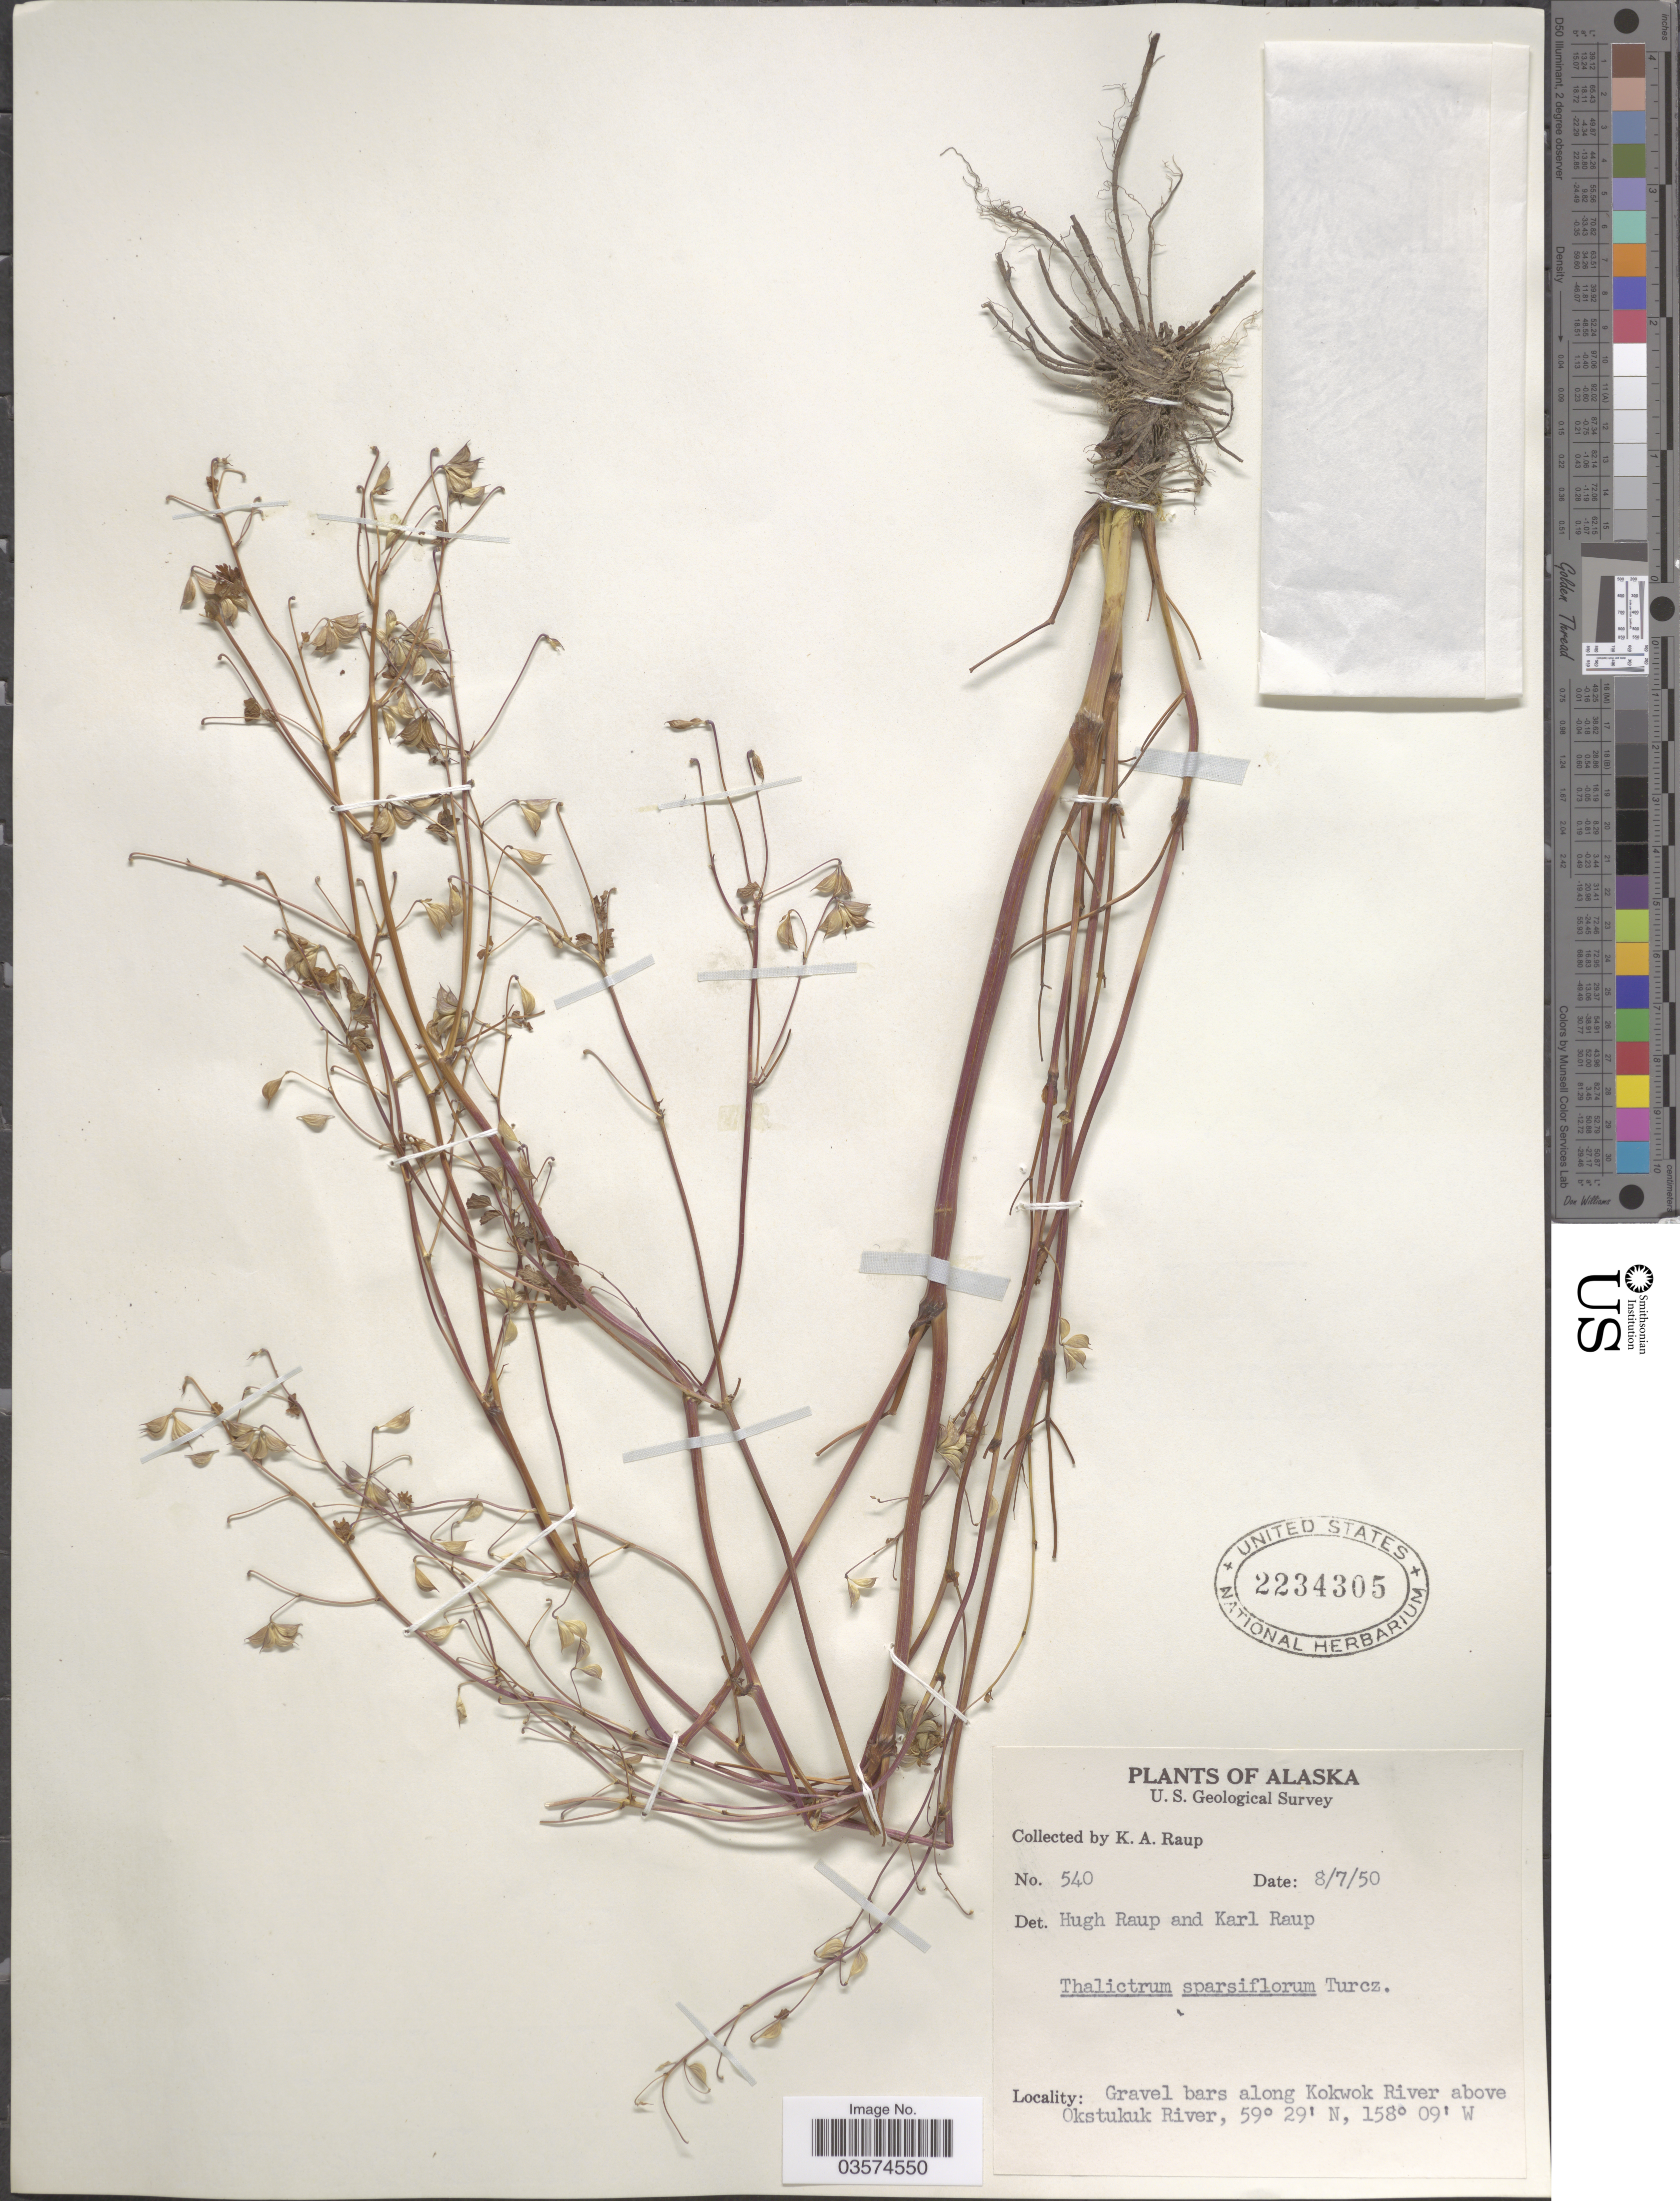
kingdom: Plantae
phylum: Tracheophyta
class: Magnoliopsida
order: Ranunculales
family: Ranunculaceae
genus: Thalictrum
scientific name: Thalictrum sparsiflorum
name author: Turcz. ex Fisch. & C.A. Mey.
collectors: K. Raup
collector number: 540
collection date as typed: Transcribed d/m/y: 7/8/50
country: United States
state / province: Alaska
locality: Gravel bars along Kokwok River above Okstukuk River.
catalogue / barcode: US 2234305